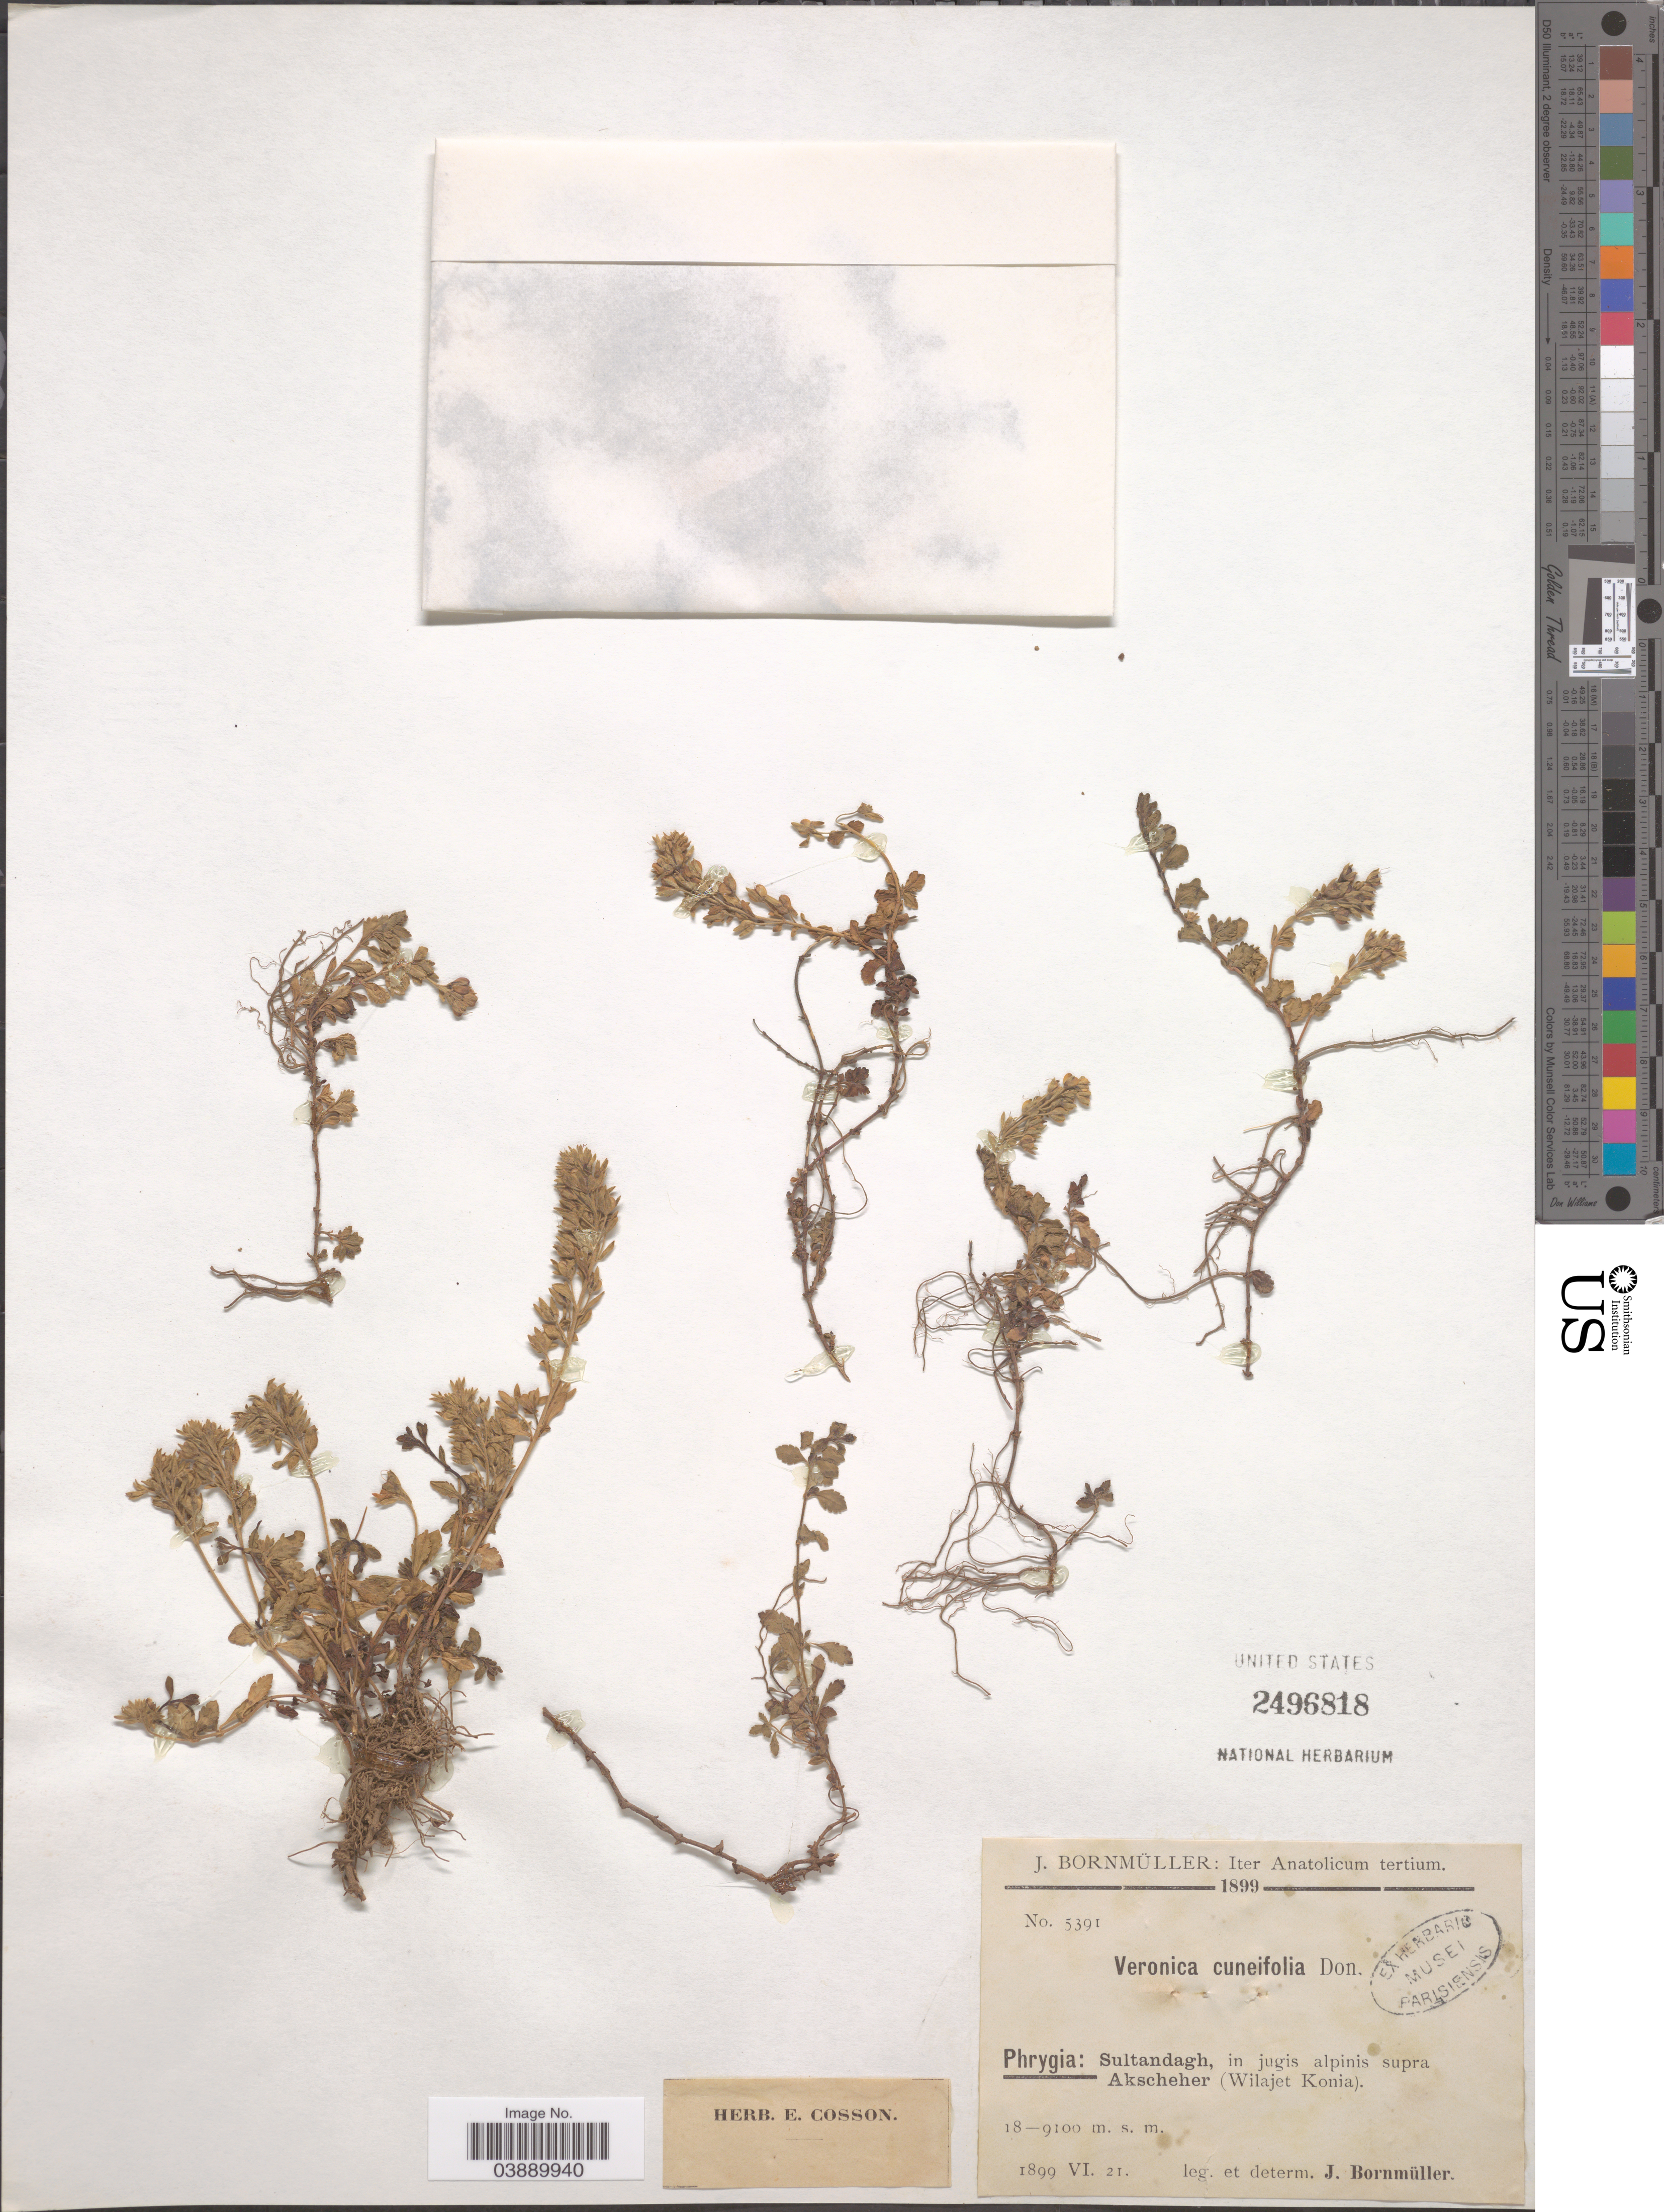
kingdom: Plantae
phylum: Tracheophyta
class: Magnoliopsida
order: Lamiales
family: Plantaginaceae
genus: Veronica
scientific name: Veronica cuneifolia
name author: D. Don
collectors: J. Bornmüller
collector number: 5391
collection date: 1899-06-21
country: Turkey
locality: Phrygia: Sultandagh, in jugis alpinis supra Akscheher (Wilajet Konia).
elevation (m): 1800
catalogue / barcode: US 2496818